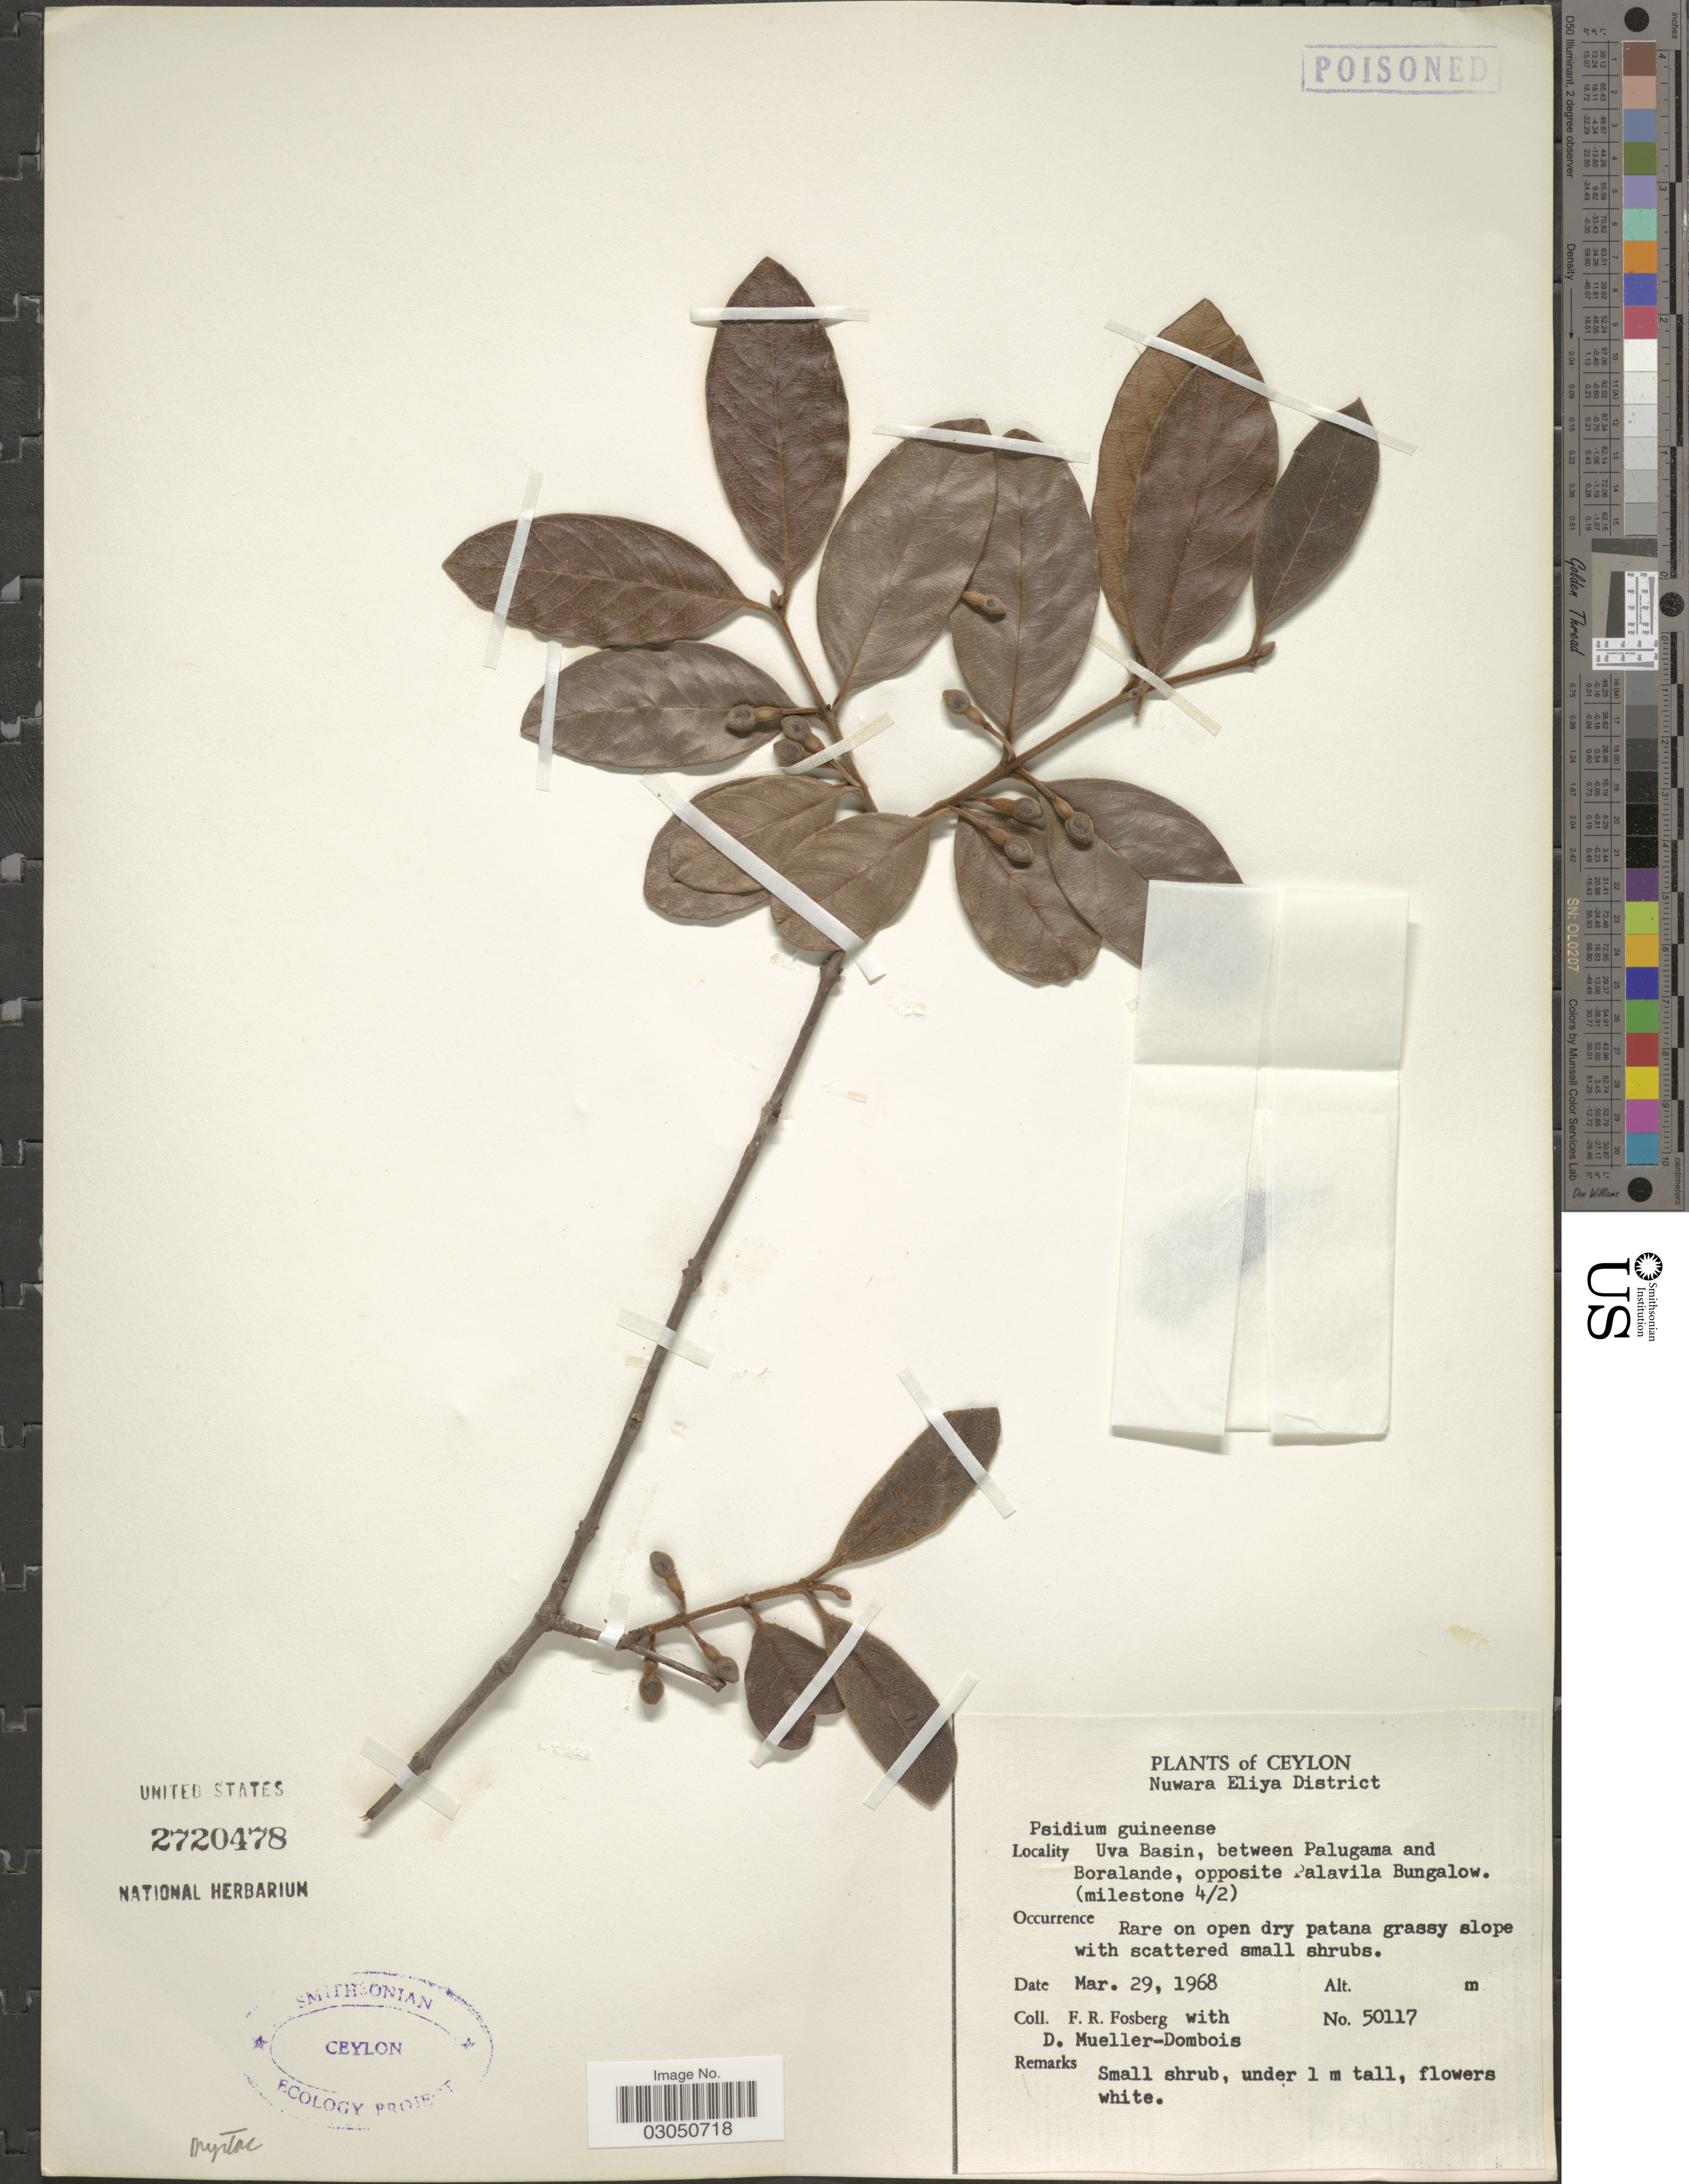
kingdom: Plantae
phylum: Tracheophyta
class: Magnoliopsida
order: Myrtales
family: Myrtaceae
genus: Psidium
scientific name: Psidium guineense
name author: Sw.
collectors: F. R. Fosberg & D. Mueller-Dombois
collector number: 50117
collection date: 1968-03-29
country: Sri Lanka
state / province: Uva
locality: Ceylon. Nuwara Eliya District. Uva Basin, between Palugama and Boralande, opposite Palavila Bungalow. (milestone 4/2).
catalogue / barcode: US 2720478